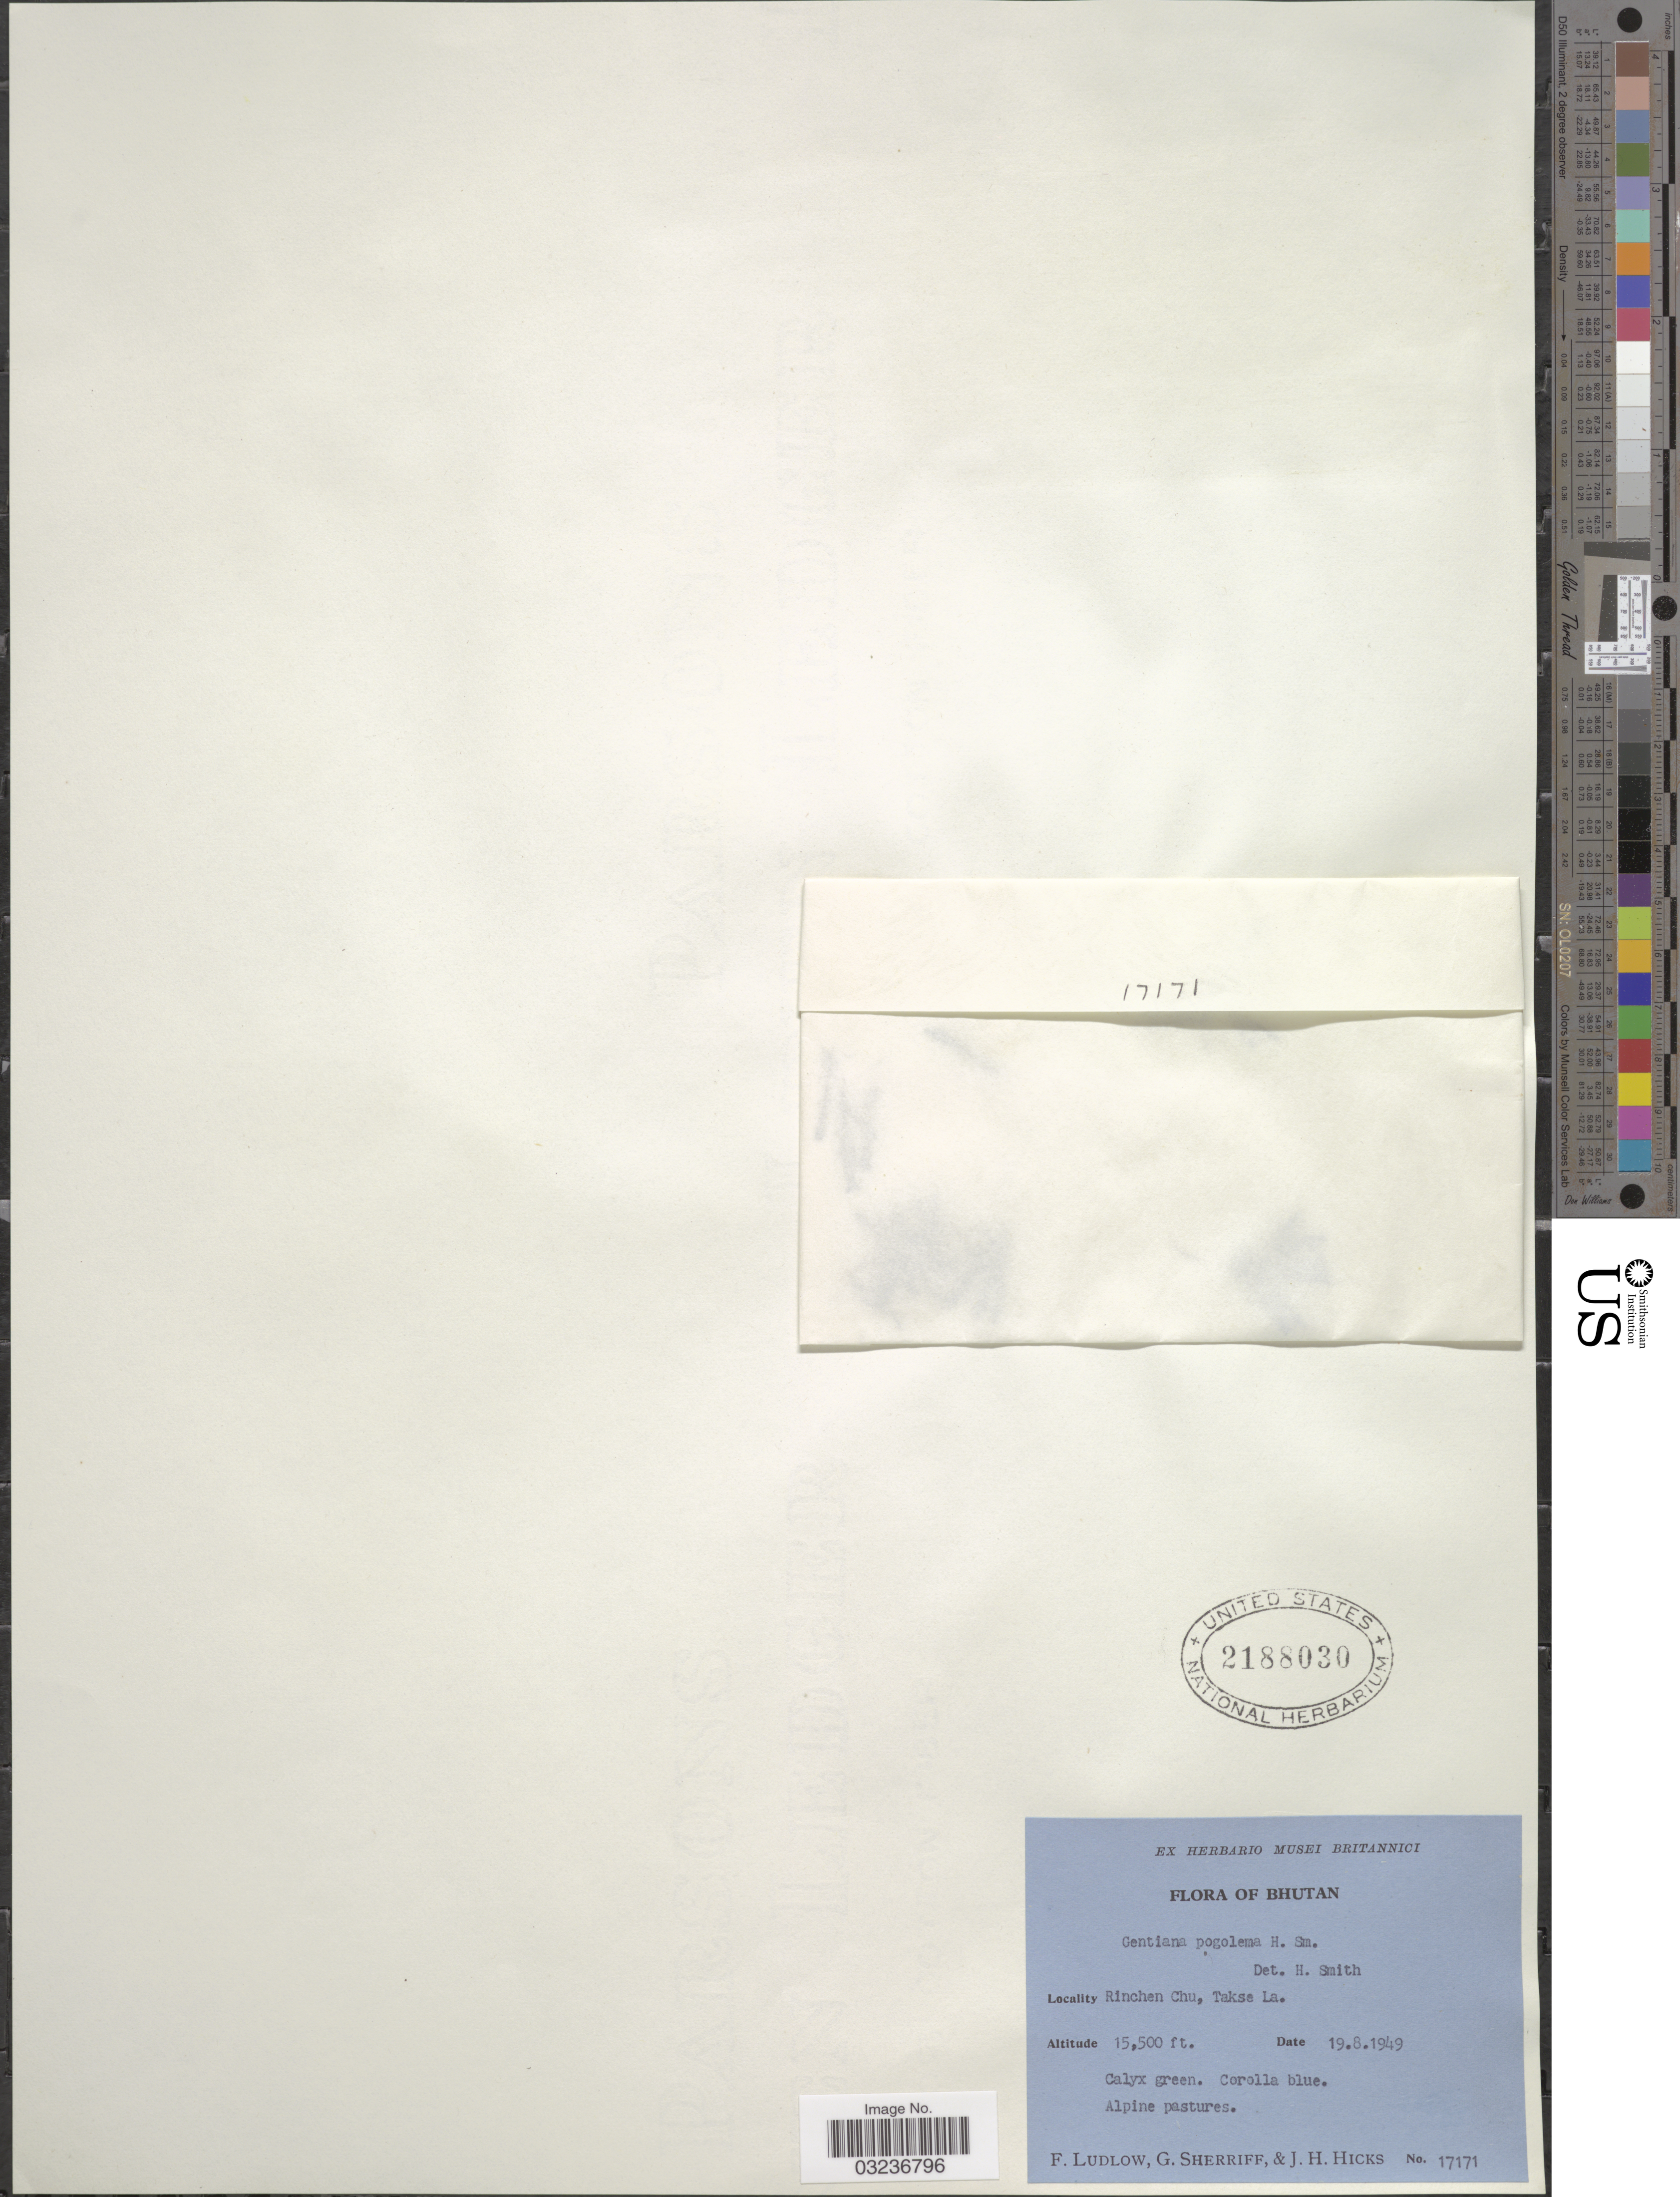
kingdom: Plantae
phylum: Tracheophyta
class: Magnoliopsida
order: Gentianales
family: Gentianaceae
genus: Gentiana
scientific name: Gentiana pogolema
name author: Harry Sm.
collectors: F. Ludlow, G. Sherriff & J. H. Hicks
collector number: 17171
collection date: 1949-08-19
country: Bhutan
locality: Bhutan, Rinchen Chu, Takse La.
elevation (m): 4724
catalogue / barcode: US 2188030